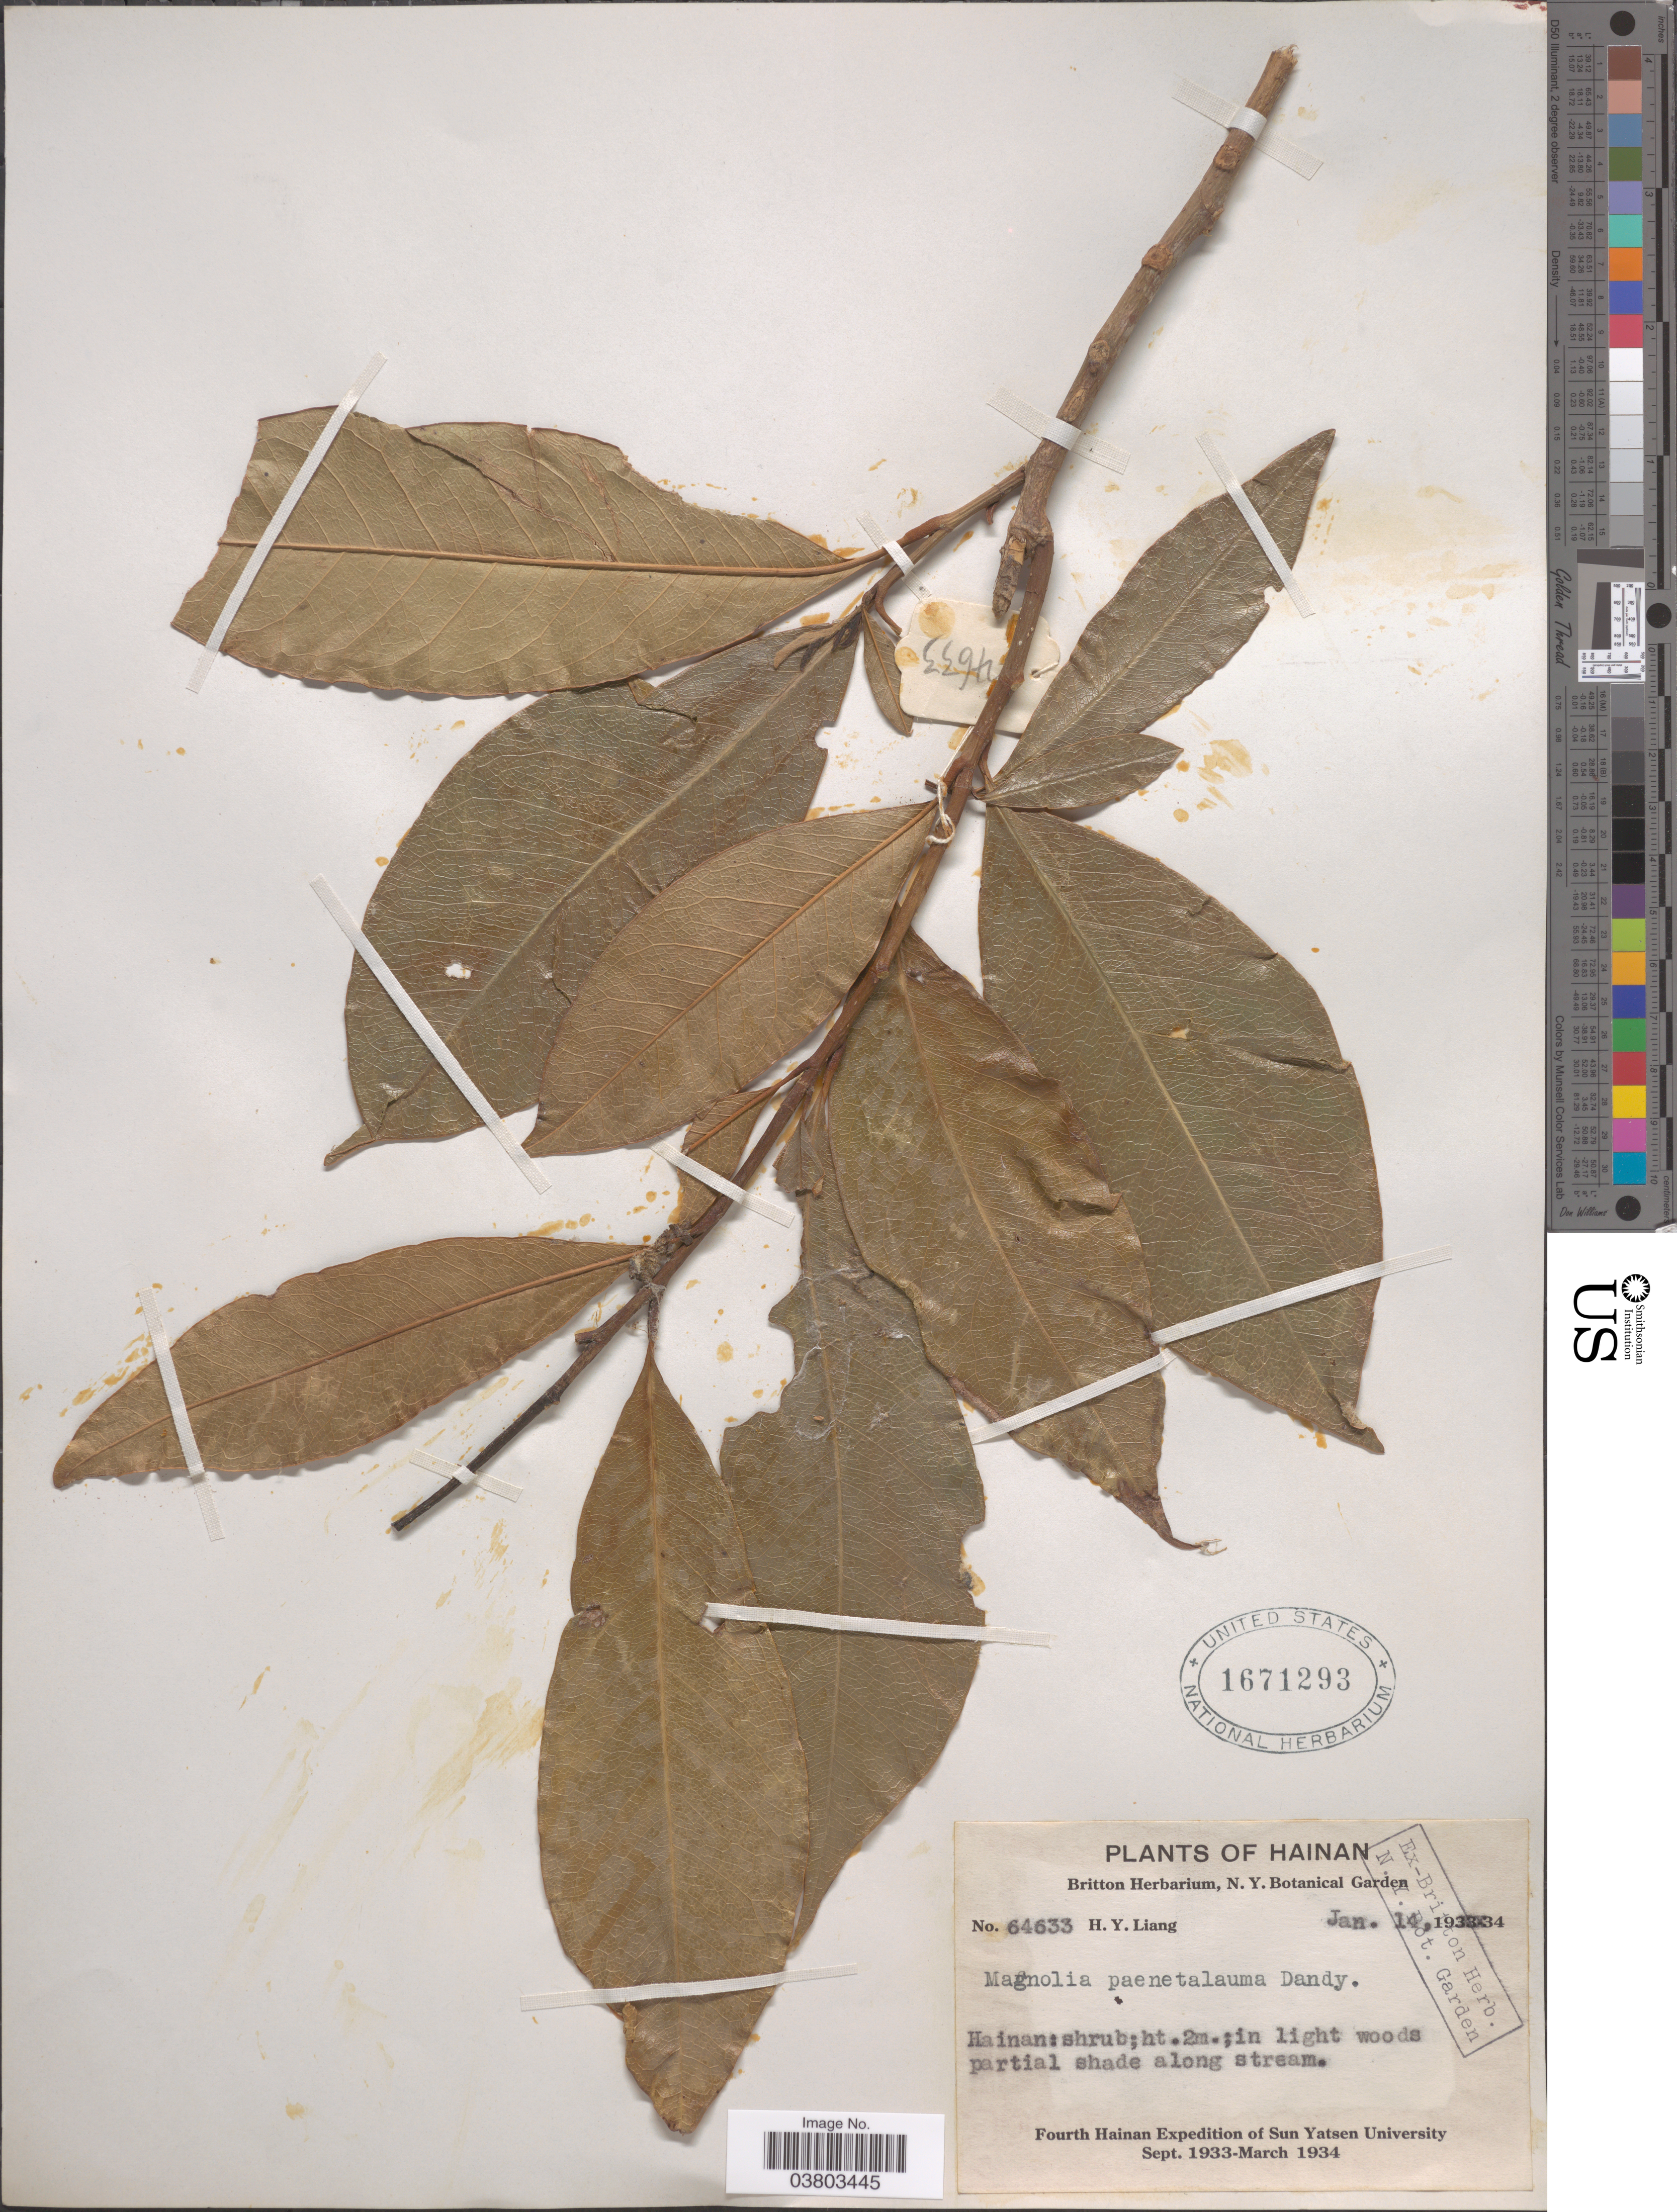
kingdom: Plantae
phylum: Tracheophyta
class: Magnoliopsida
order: Magnoliales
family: Magnoliaceae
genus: Magnolia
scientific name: Magnolia paenetalauma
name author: Dandy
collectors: H. Y. Liang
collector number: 64633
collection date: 1934-01-14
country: China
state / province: Hainan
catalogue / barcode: US 1671293